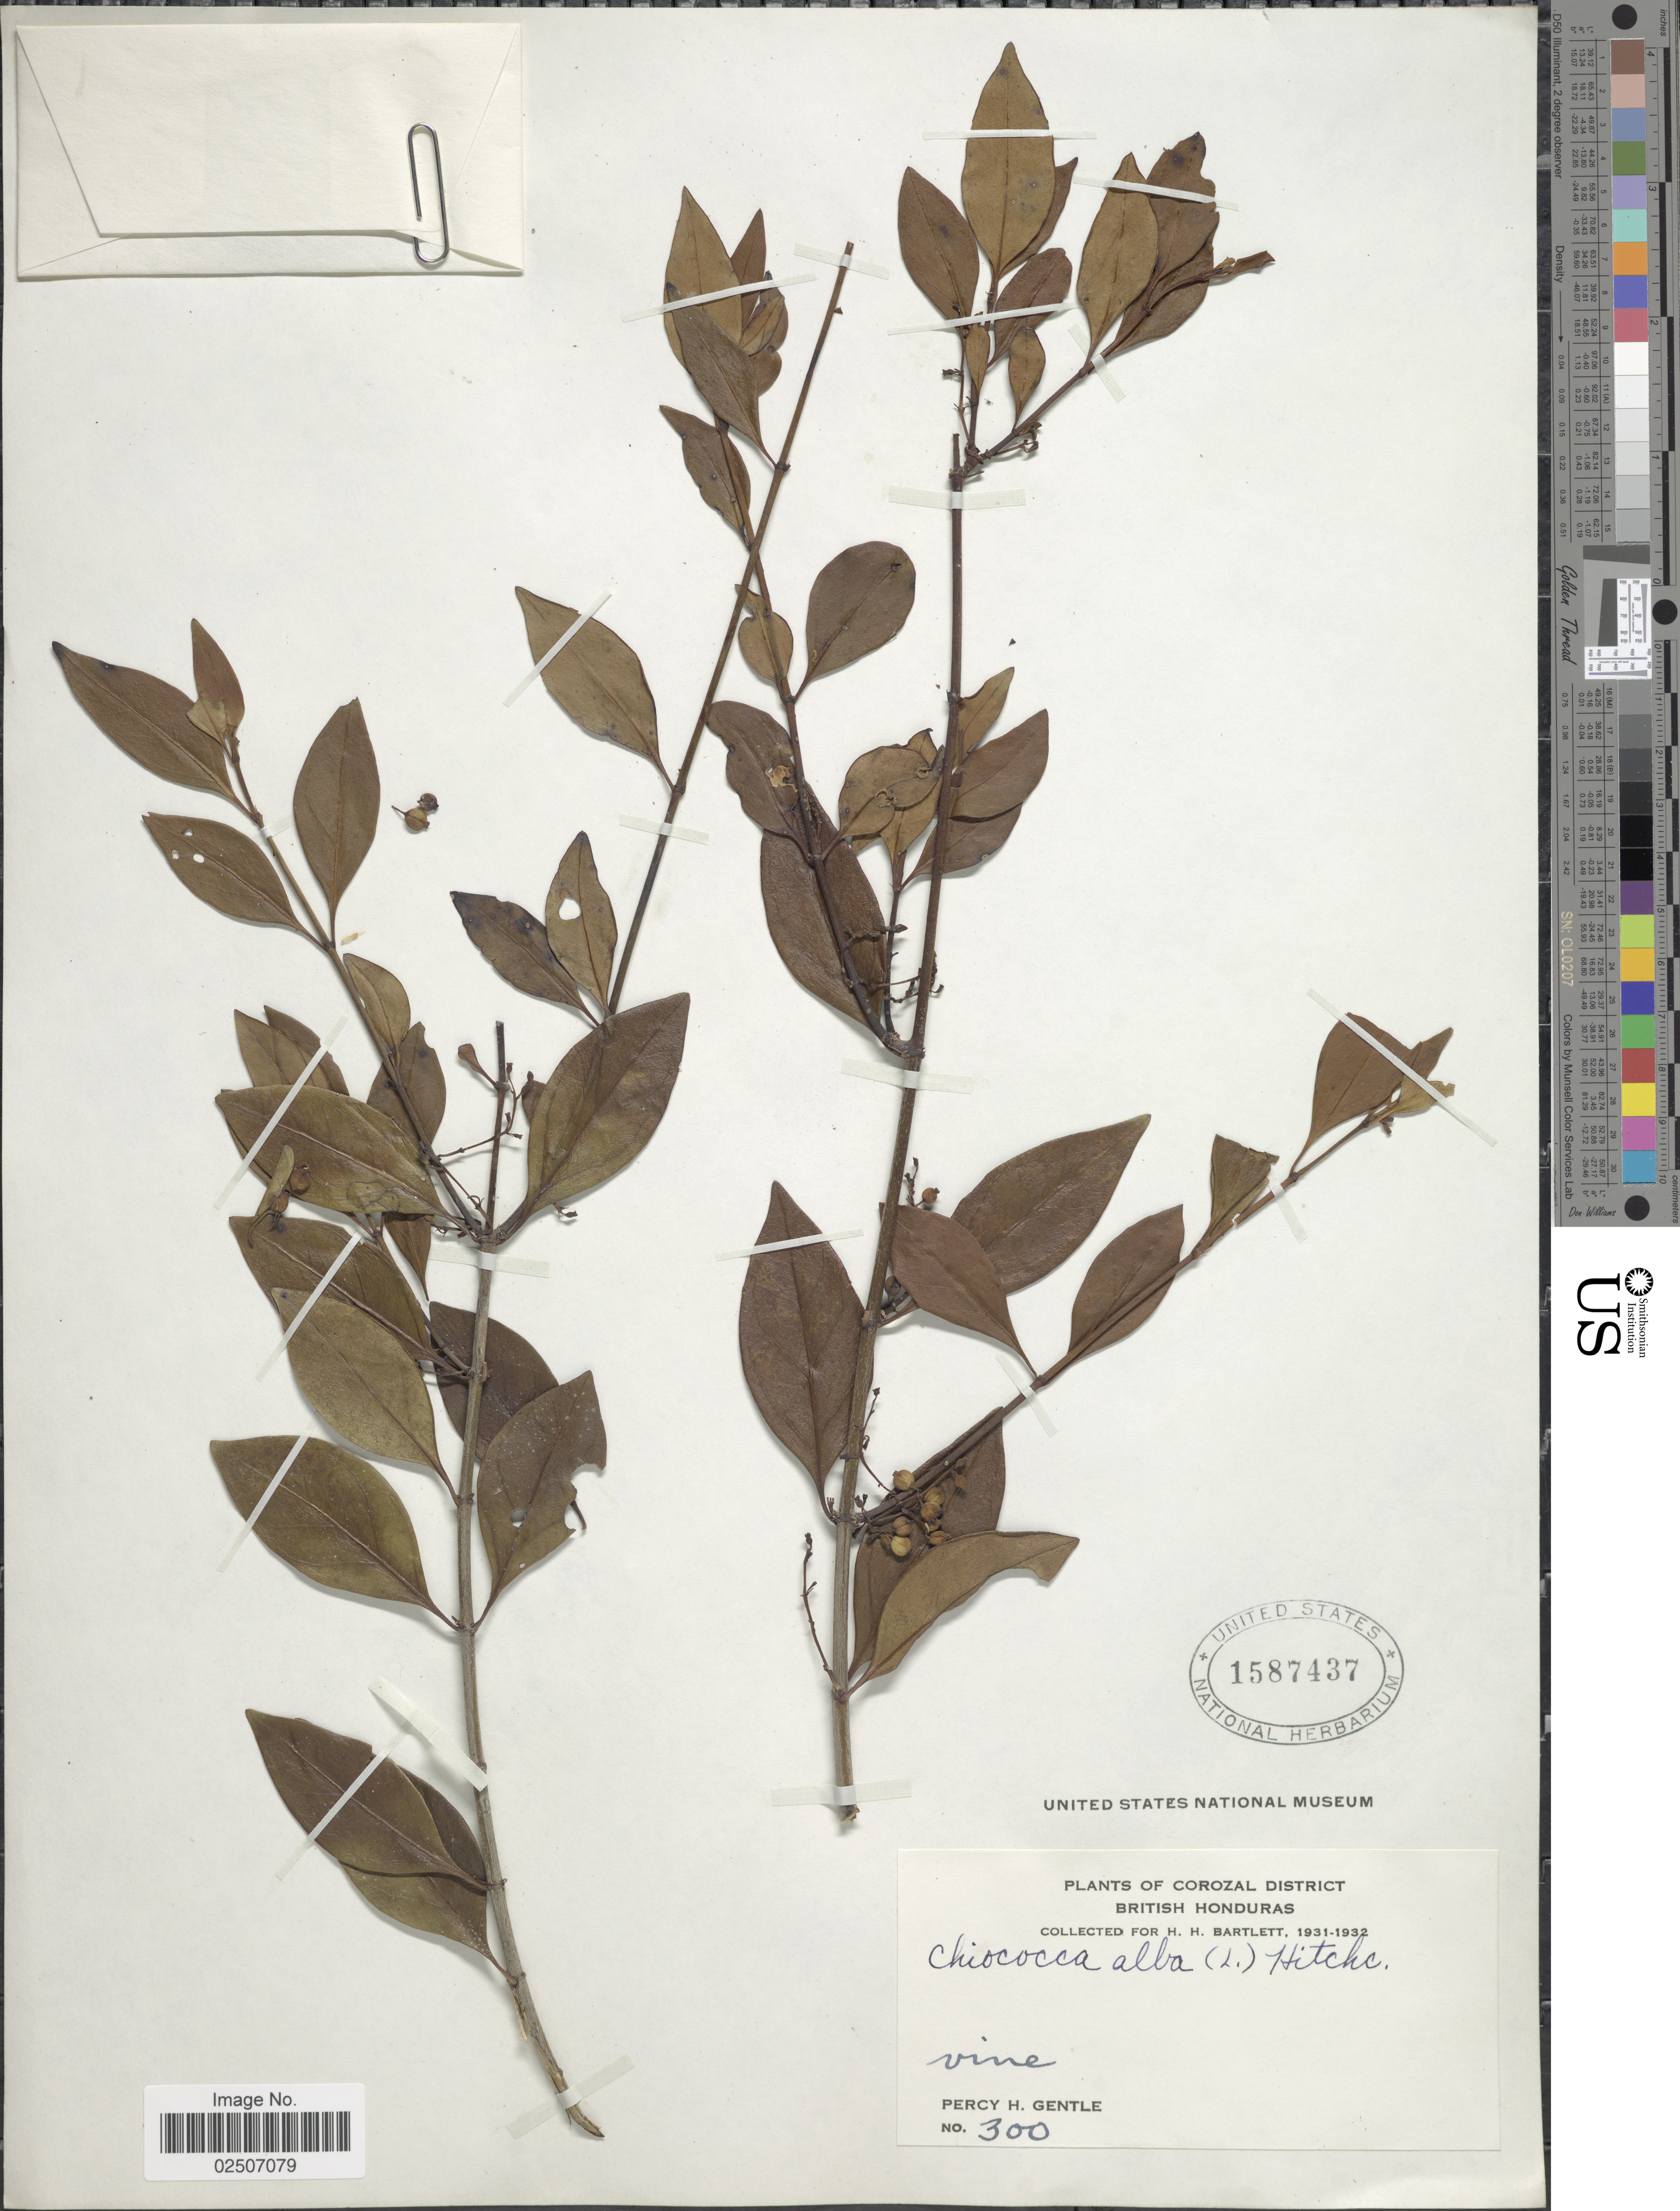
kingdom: Plantae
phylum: Tracheophyta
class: Magnoliopsida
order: Gentianales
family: Rubiaceae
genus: Chiococca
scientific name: Chiococca alba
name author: (L.) Hitchc.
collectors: P. H. Gentle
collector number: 300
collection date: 1931/1932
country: Belize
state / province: Corozal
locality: Corozal District, British Honduras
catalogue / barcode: US 1587437